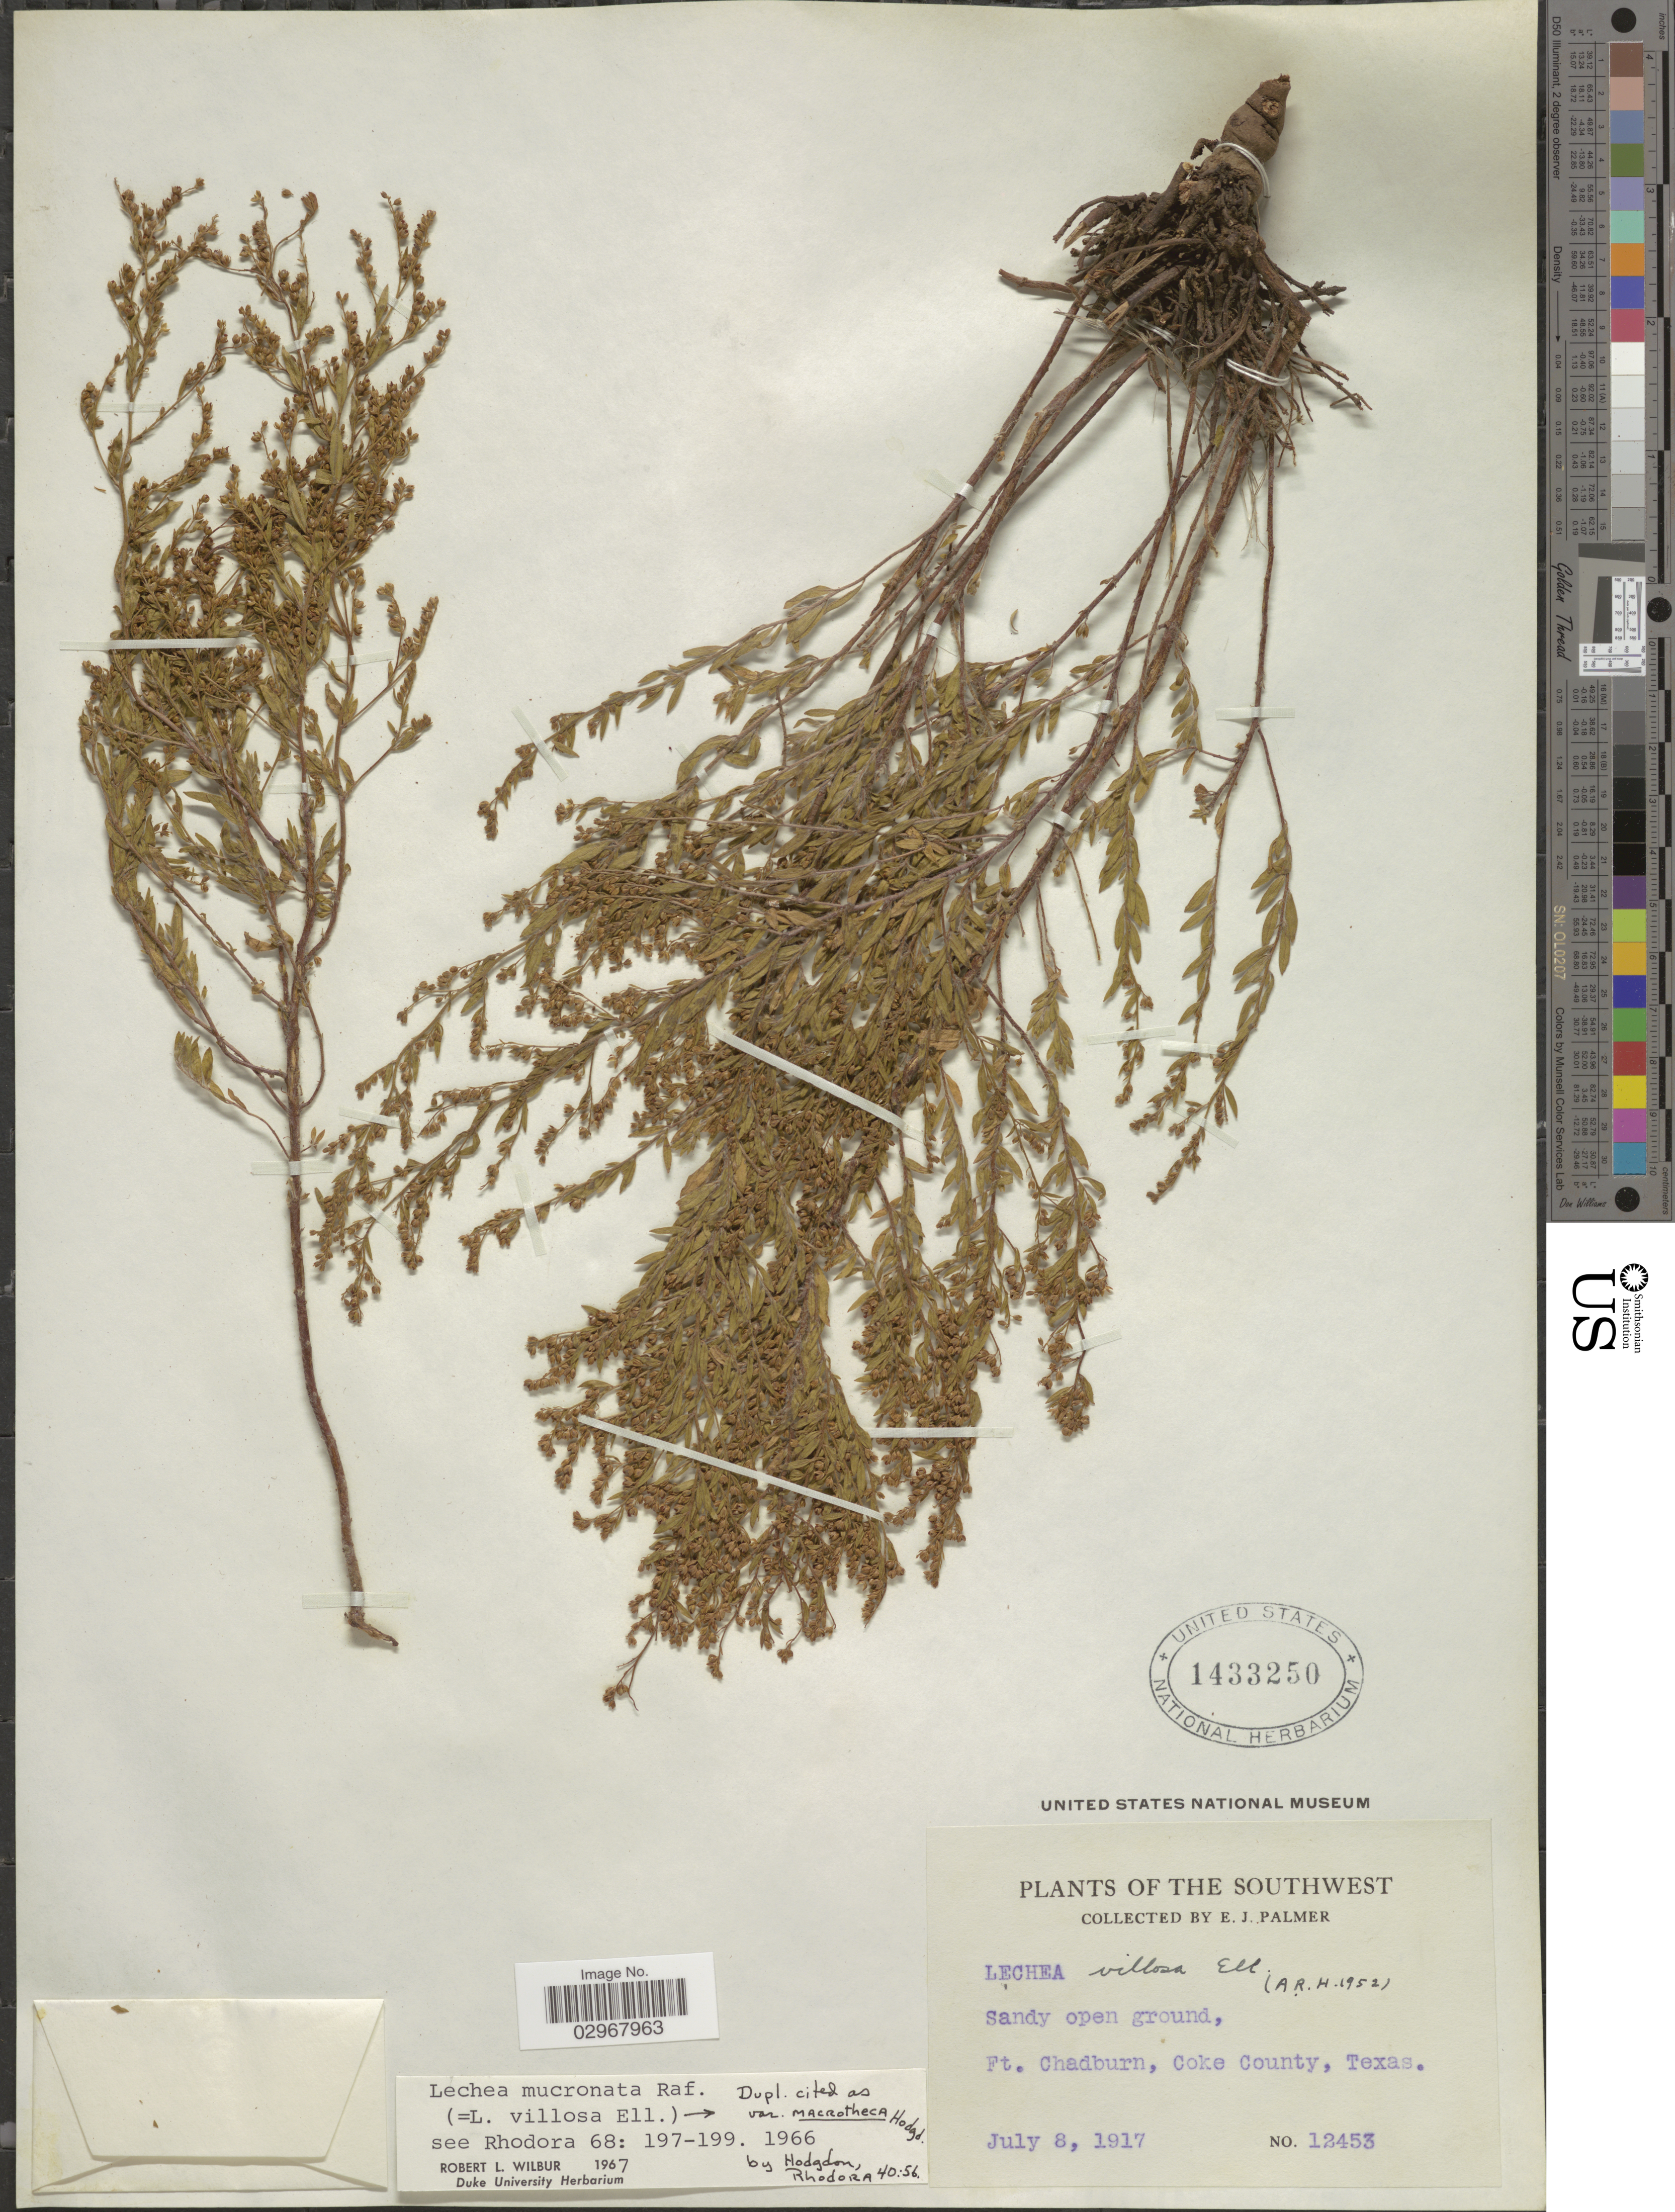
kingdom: Plantae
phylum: Tracheophyta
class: Magnoliopsida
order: Malvales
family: Cistaceae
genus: Lechea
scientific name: Lechea mucronata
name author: Raf.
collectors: E. J. Palmer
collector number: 12453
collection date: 1917-07-08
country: United States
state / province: Texas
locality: Southwest. Ft. Chadburn, Coke County.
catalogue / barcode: US 1433250